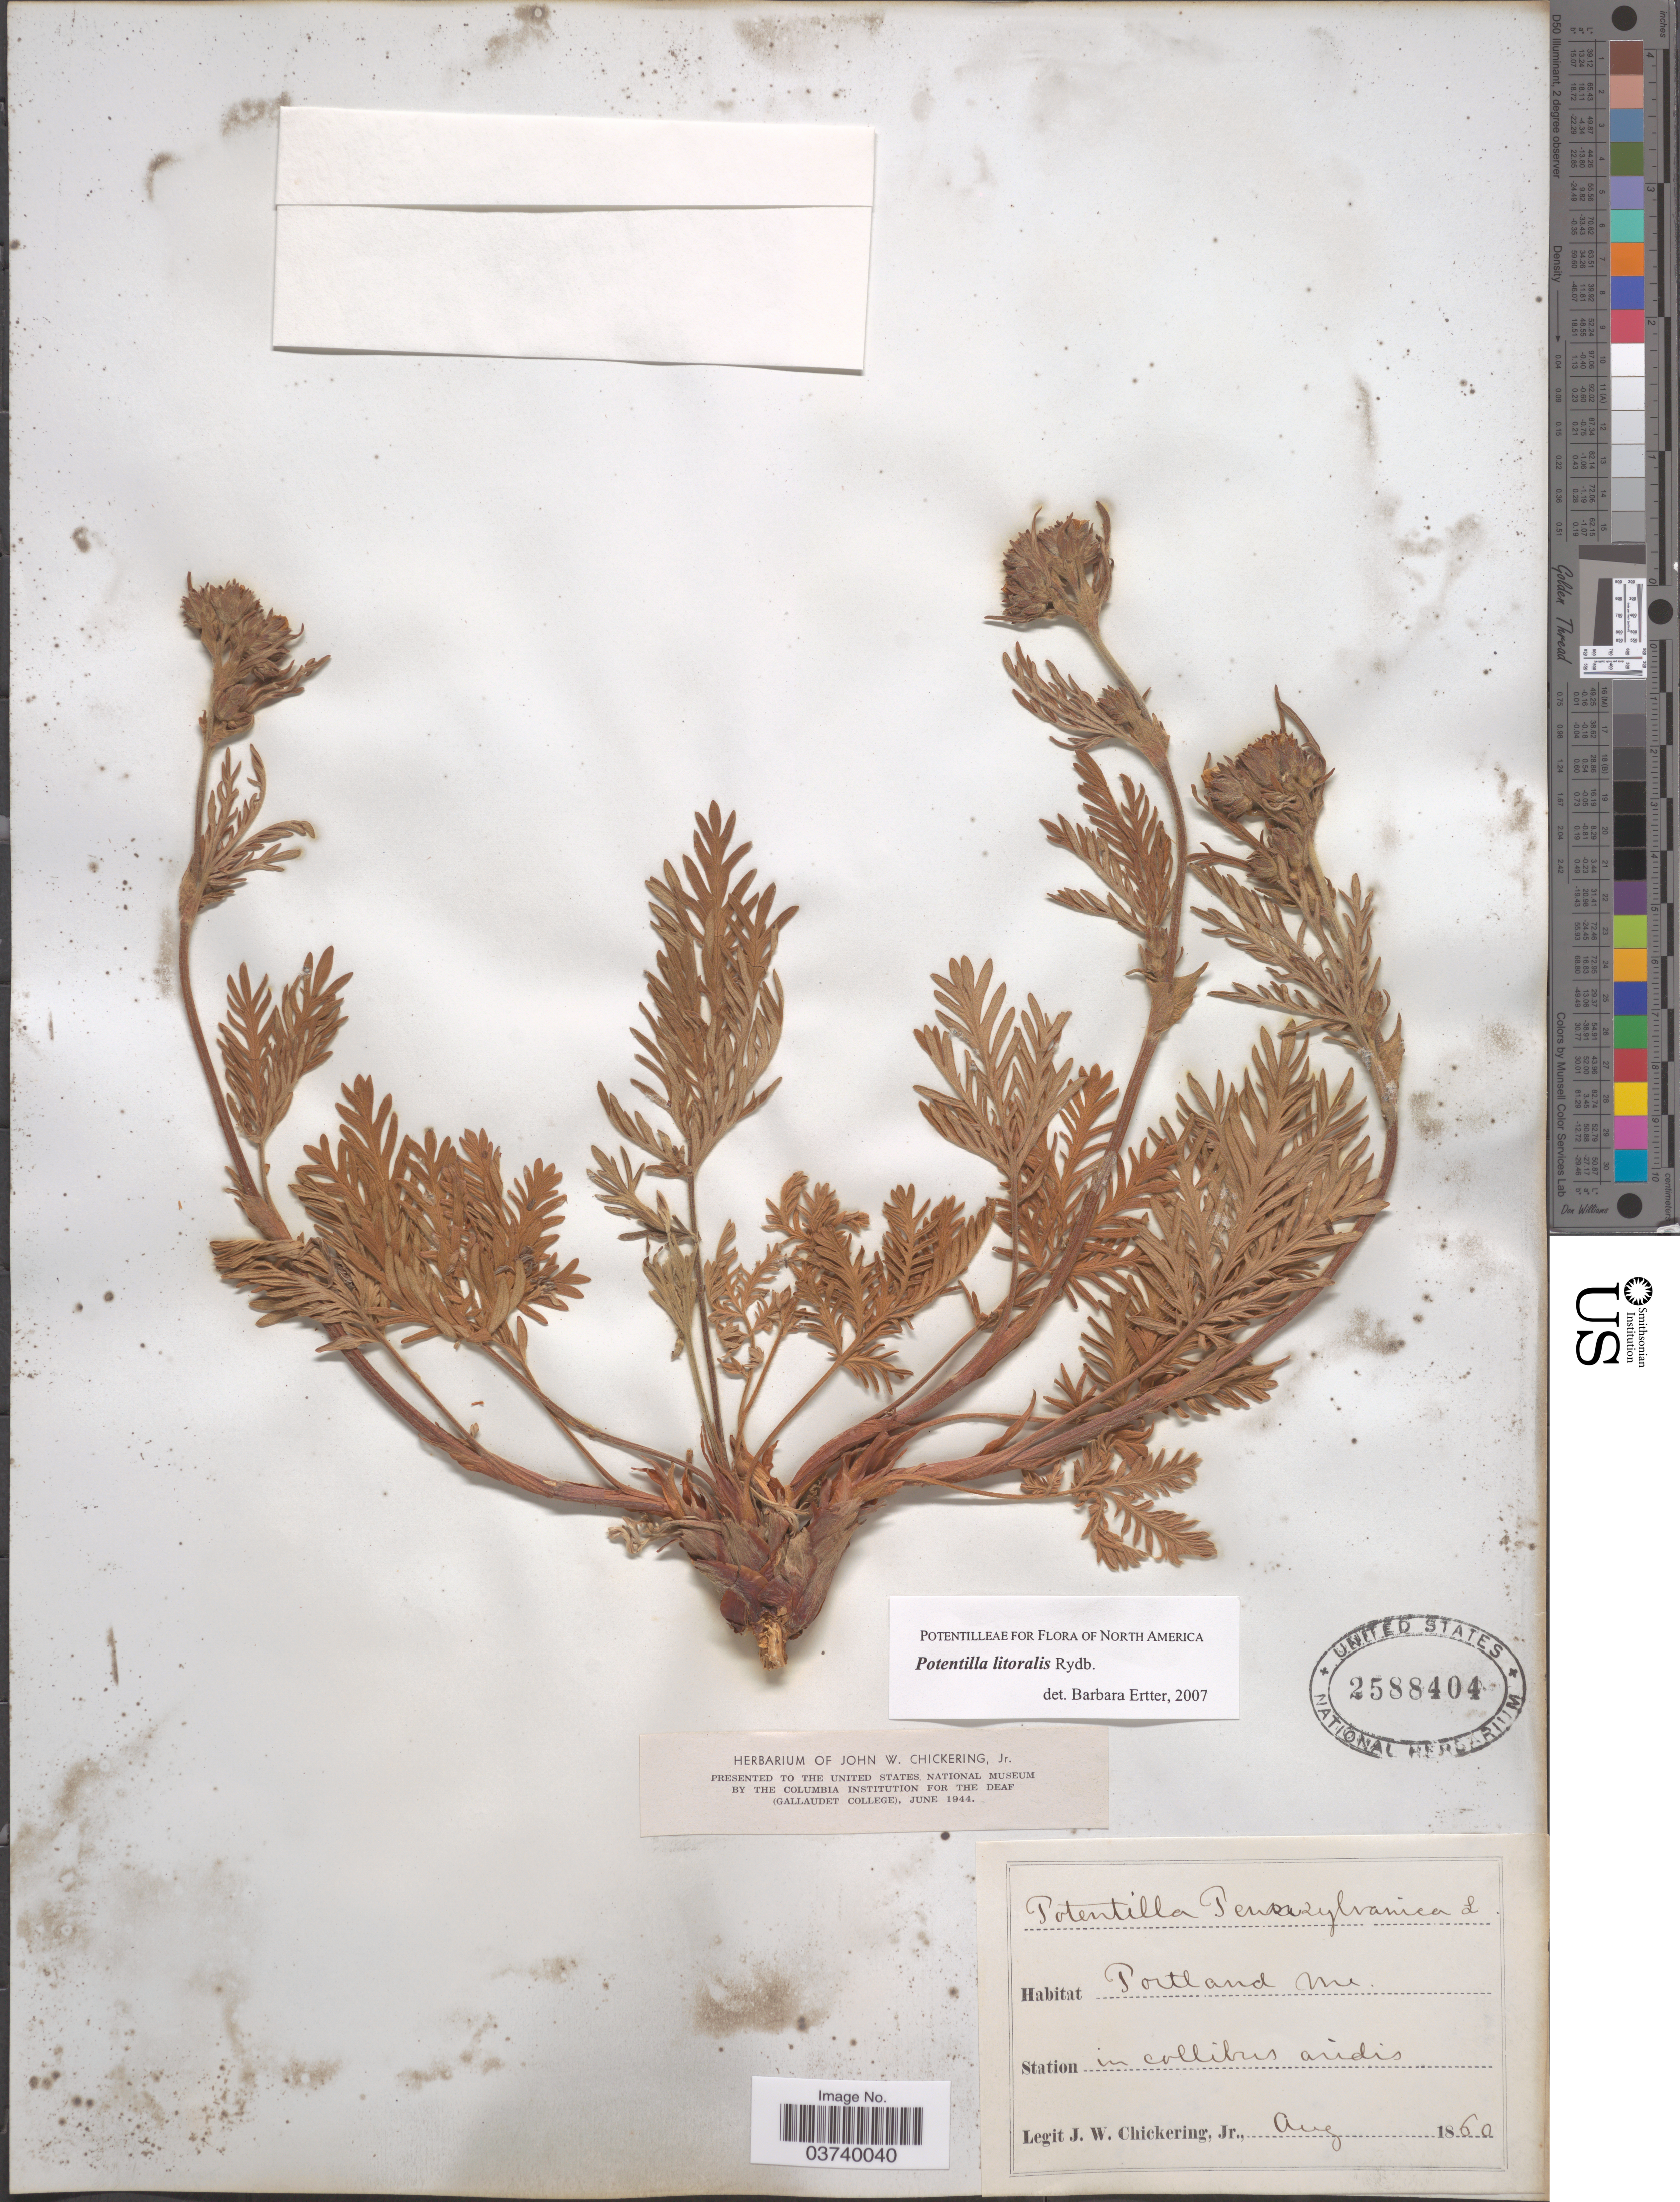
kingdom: Plantae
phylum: Tracheophyta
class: Magnoliopsida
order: Rosales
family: Rosaceae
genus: Potentilla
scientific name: Potentilla litoralis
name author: Rydb.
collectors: J. W. Chickering Jr.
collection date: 1860-08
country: United States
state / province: Maine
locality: Portland.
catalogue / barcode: US 2588404